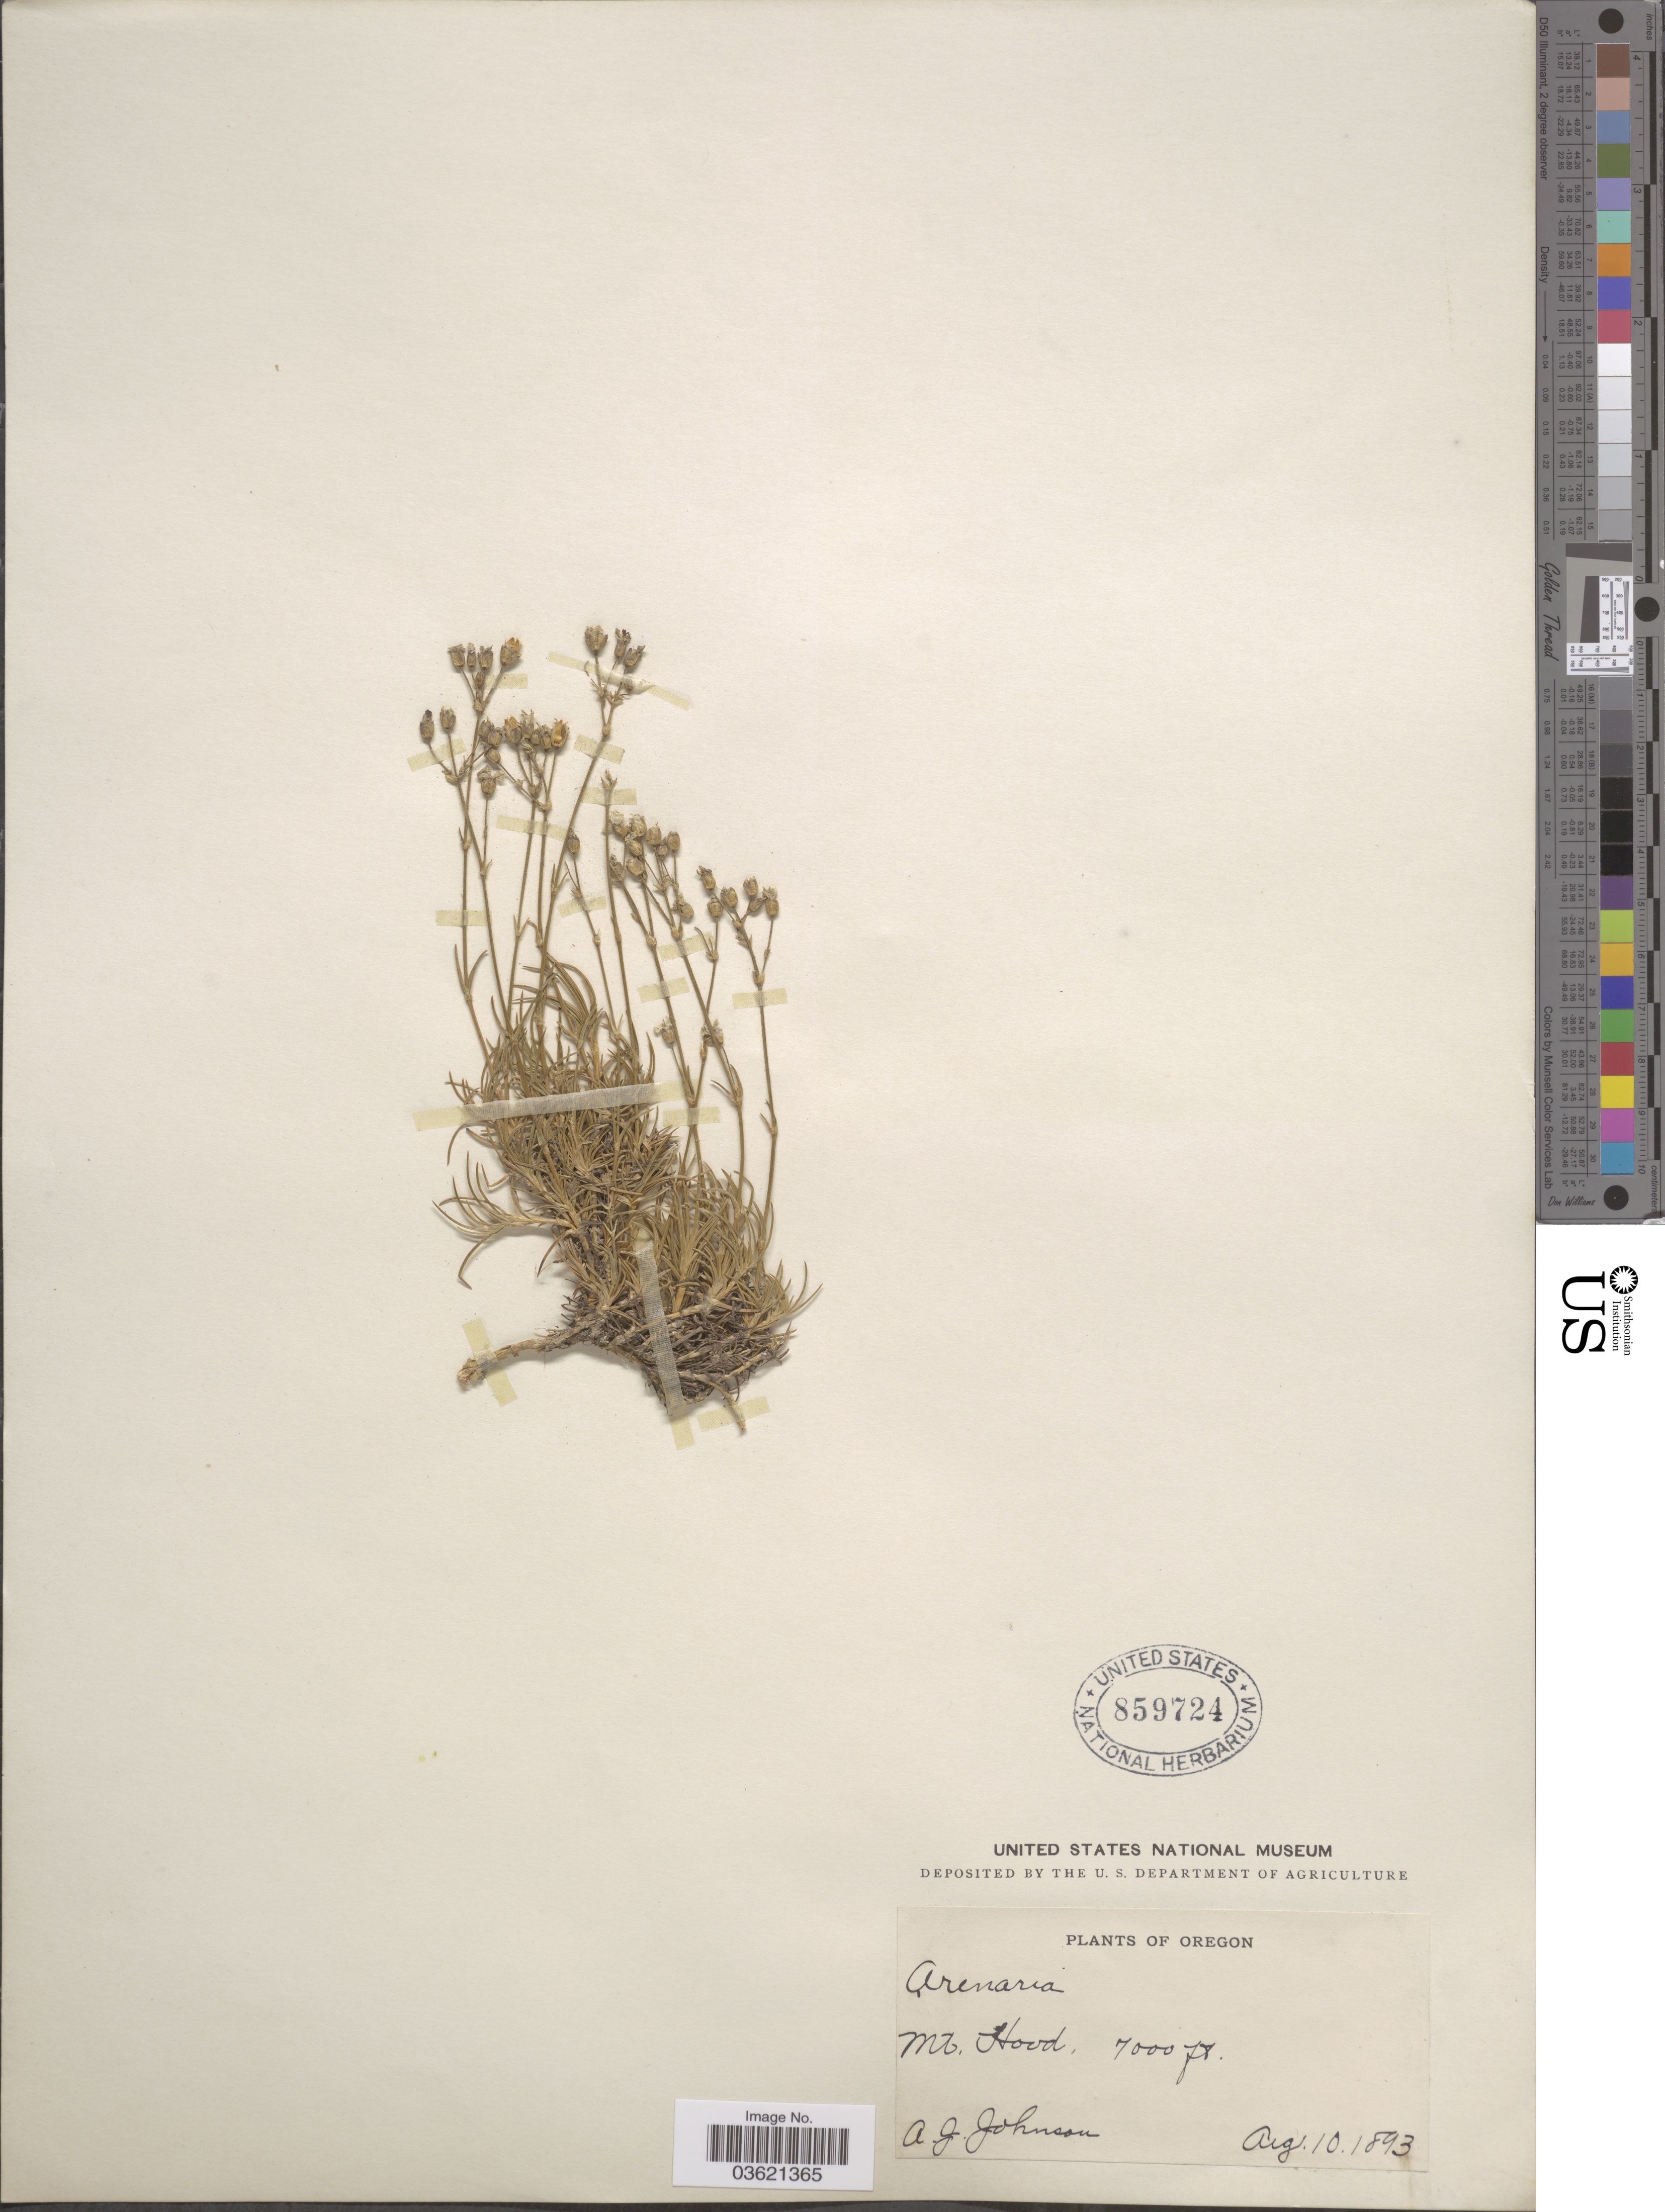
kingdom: Plantae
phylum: Tracheophyta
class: Magnoliopsida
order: Caryophyllales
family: Caryophyllaceae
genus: Arenaria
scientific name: Arenaria sp.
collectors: A. Johnson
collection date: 1893-08-10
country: United States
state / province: Oregon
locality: Mt. Hood.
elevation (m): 2134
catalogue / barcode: US 859724